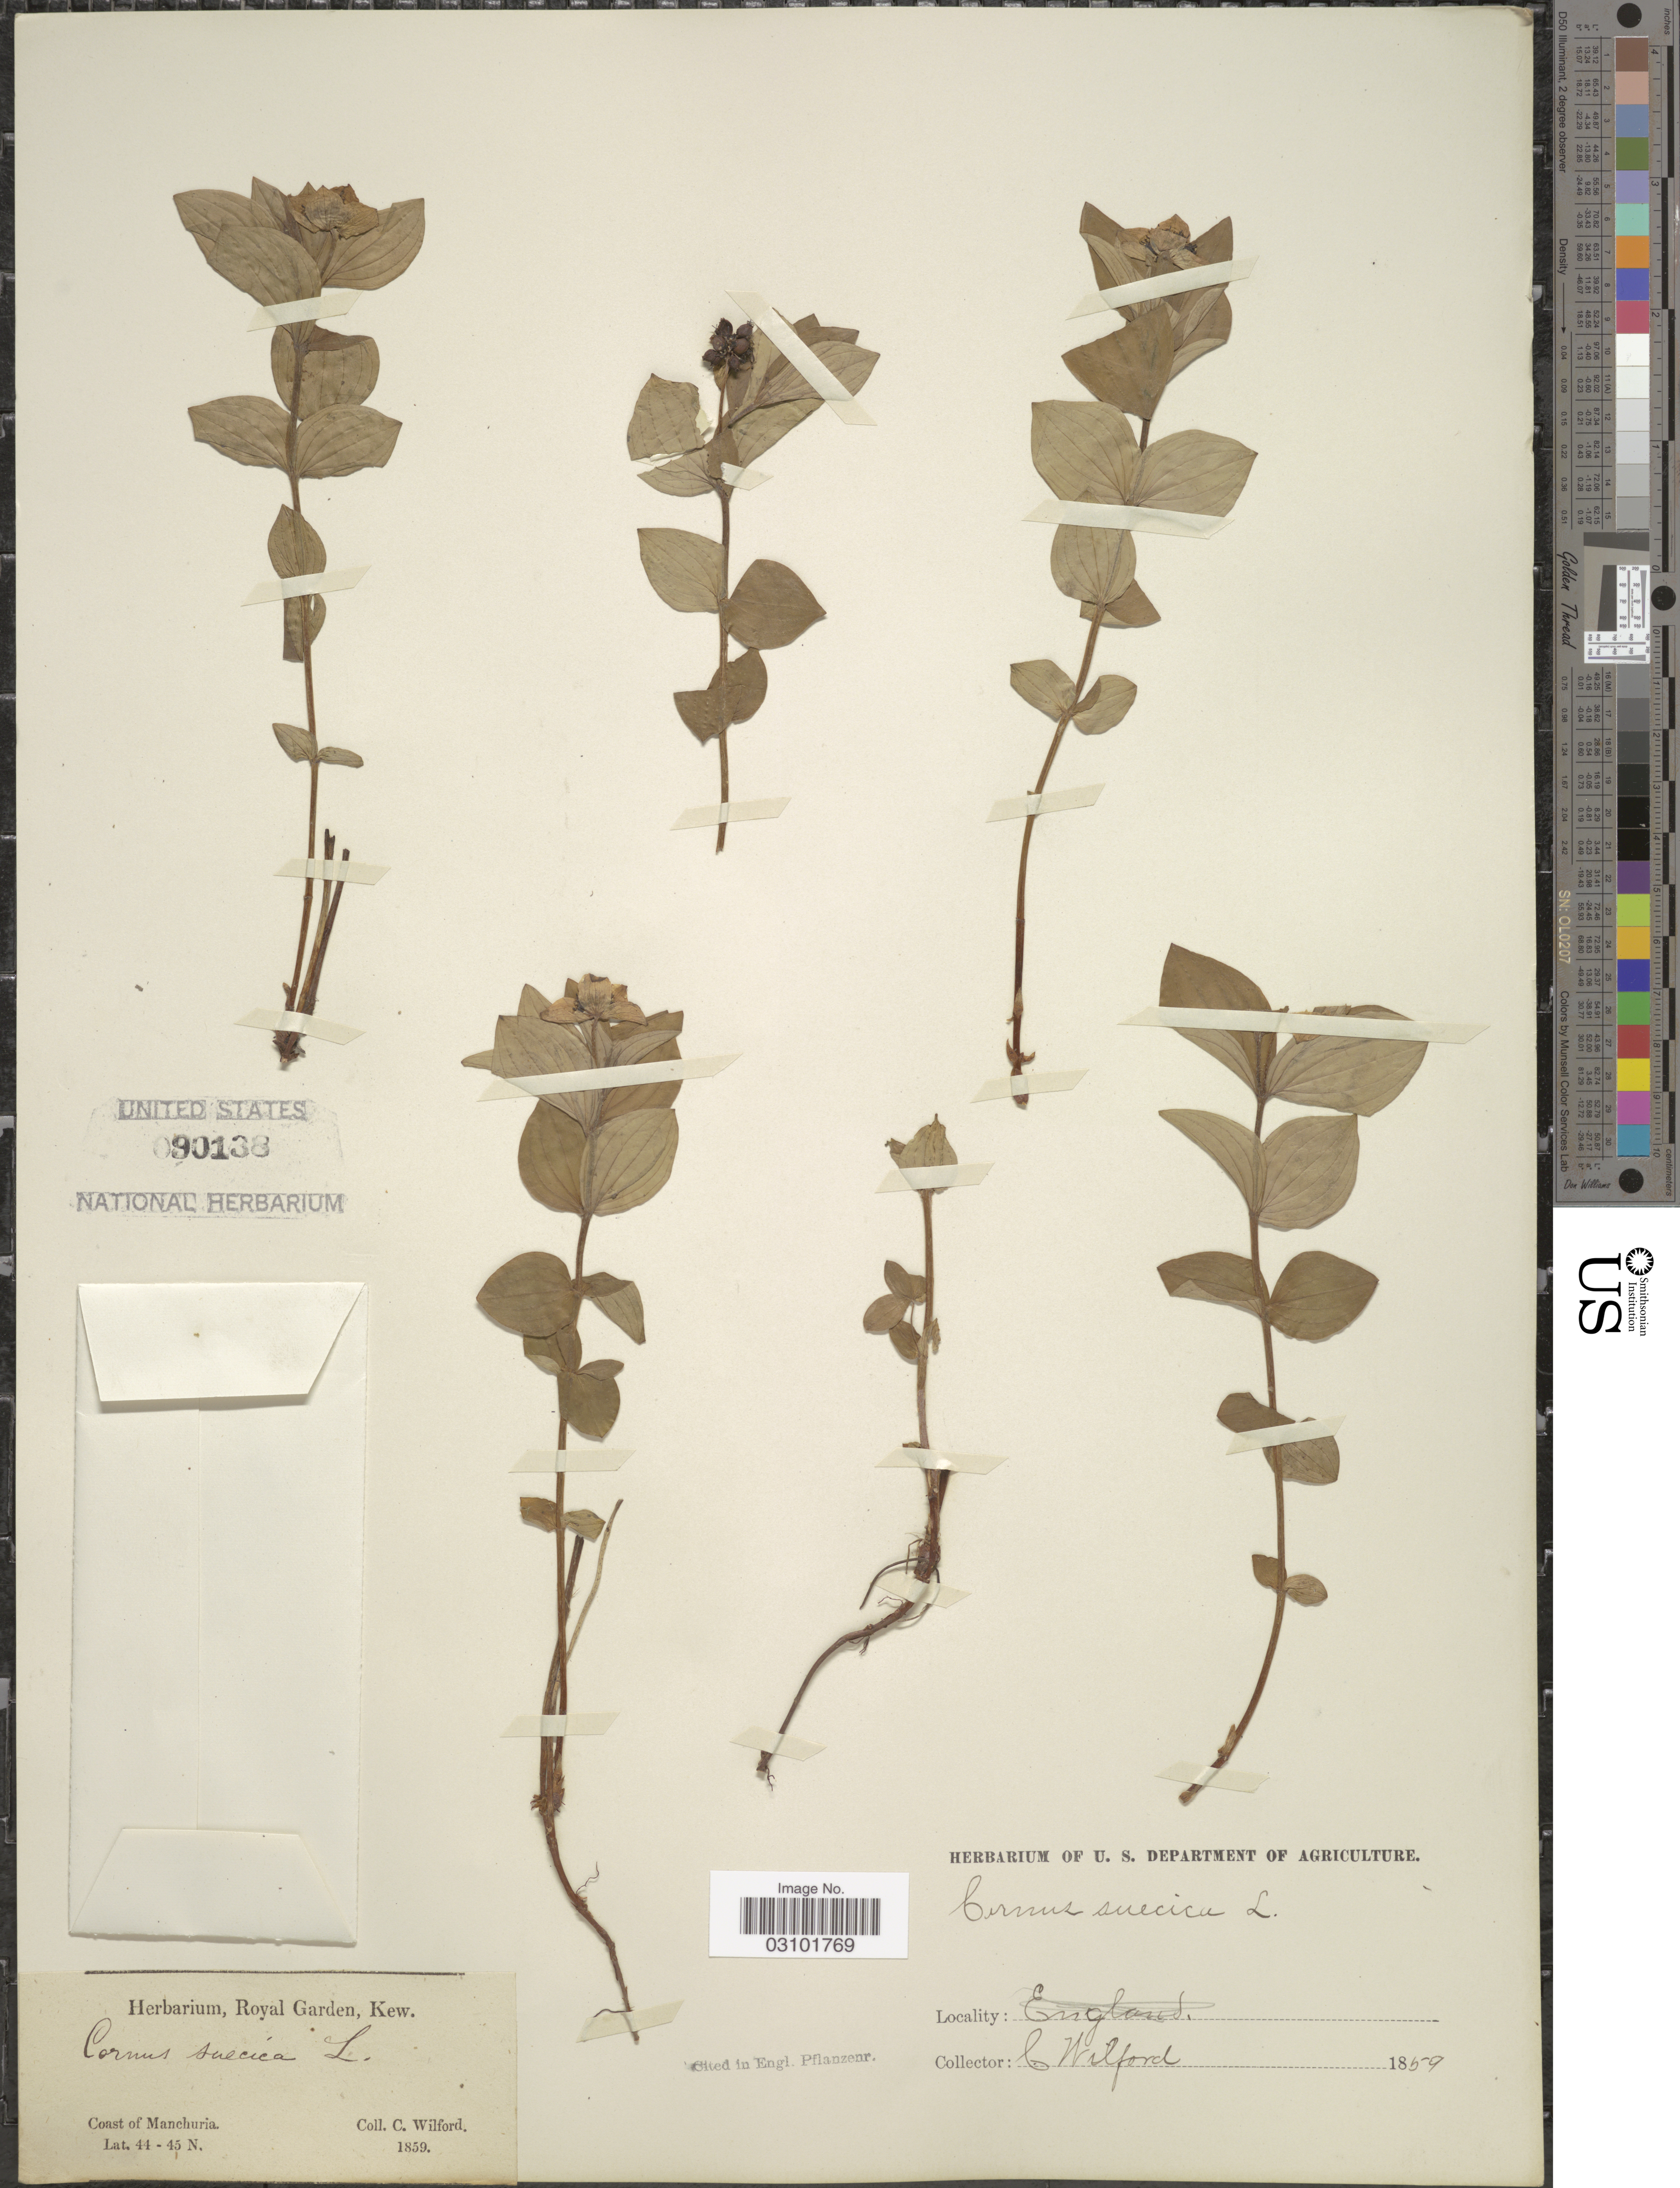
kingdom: Plantae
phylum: Tracheophyta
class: Magnoliopsida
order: Cornales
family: Cornaceae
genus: Cornus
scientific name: Cornus suecica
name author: L.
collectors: C. Wilford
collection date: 1859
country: China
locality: Coast of Manchuria.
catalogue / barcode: US 90138